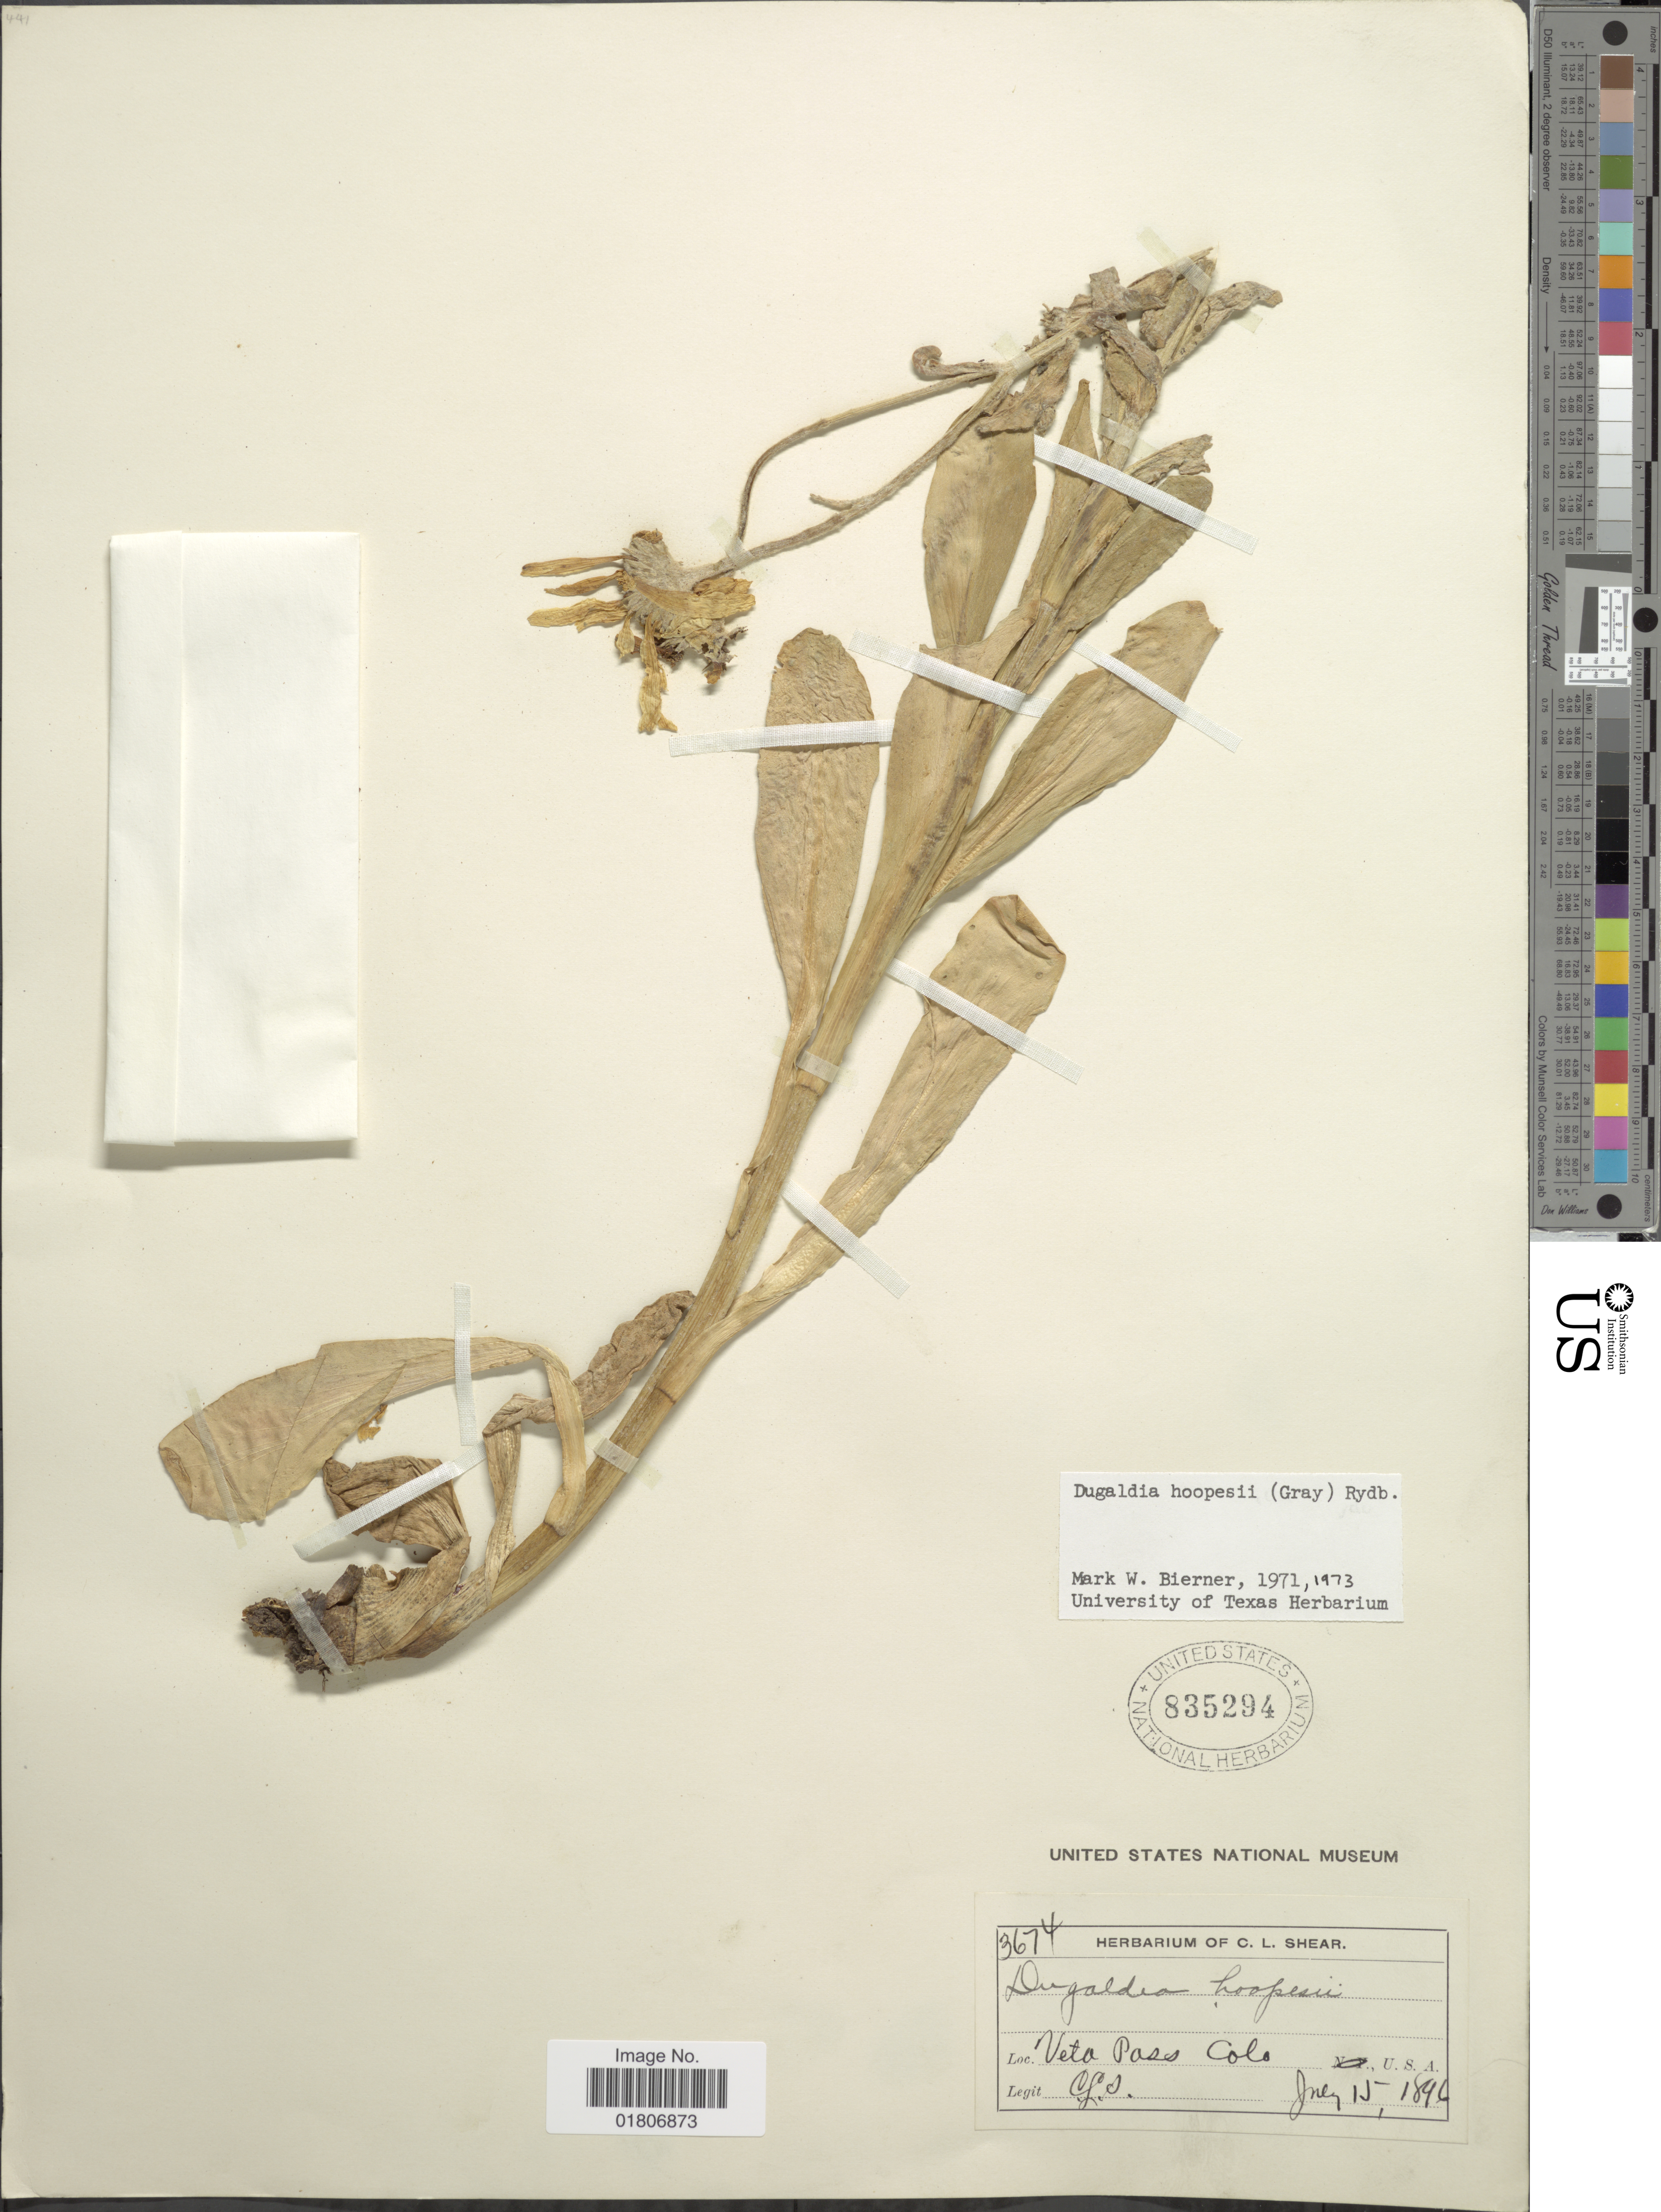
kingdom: Plantae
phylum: Tracheophyta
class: Magnoliopsida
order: Asterales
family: Asteraceae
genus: Dugaldia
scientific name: Dugaldia hoopesii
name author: (A. Gray) Rydb.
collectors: C. L. Shear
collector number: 3674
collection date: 1896-07-15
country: United States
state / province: Colorado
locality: Veta Pass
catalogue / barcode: US 835294